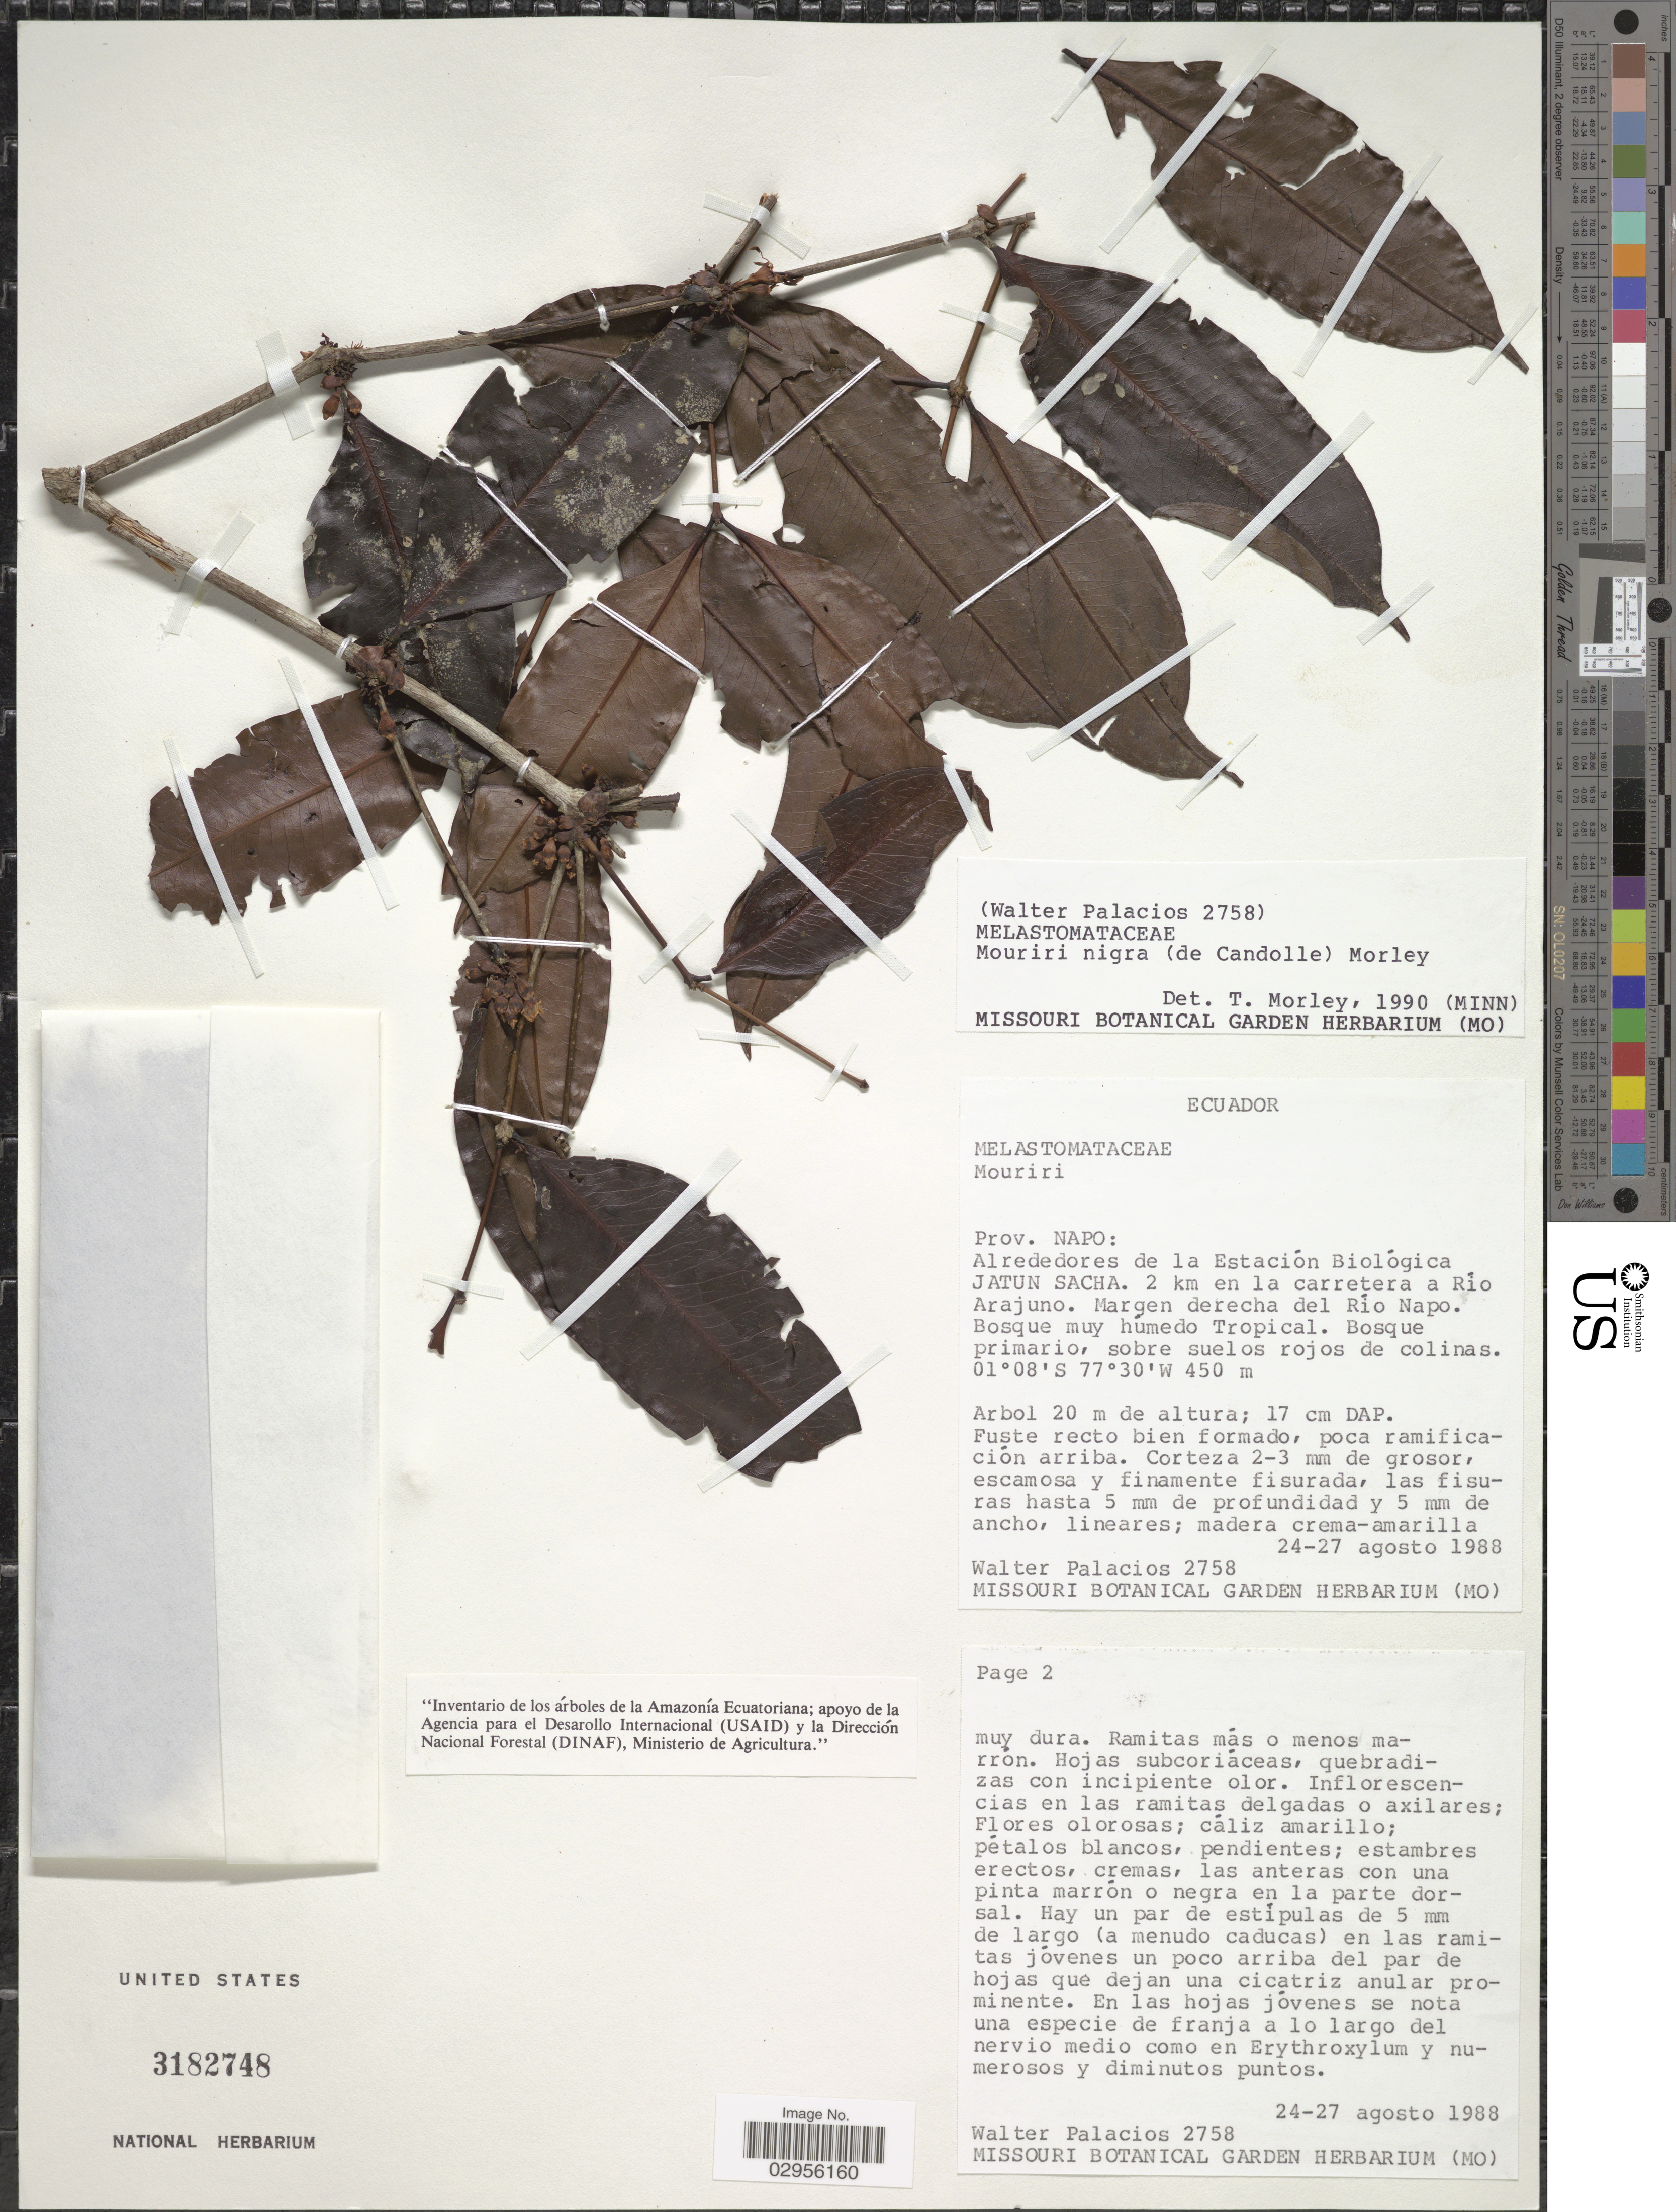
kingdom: Plantae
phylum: Tracheophyta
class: Magnoliopsida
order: Myrtales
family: Melastomataceae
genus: Mouriri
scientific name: Mouriri nigra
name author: (DC.) Morley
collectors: W. Palacios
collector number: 2758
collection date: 1988-08-24/1988-08-27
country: Ecuador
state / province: Napo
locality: Alrededores de la Estación Biológica Jatun Sacha. 2 km en la carretera a Río Arajuno. Margen derecha del Río Napo.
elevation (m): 450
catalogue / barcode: US 3182748